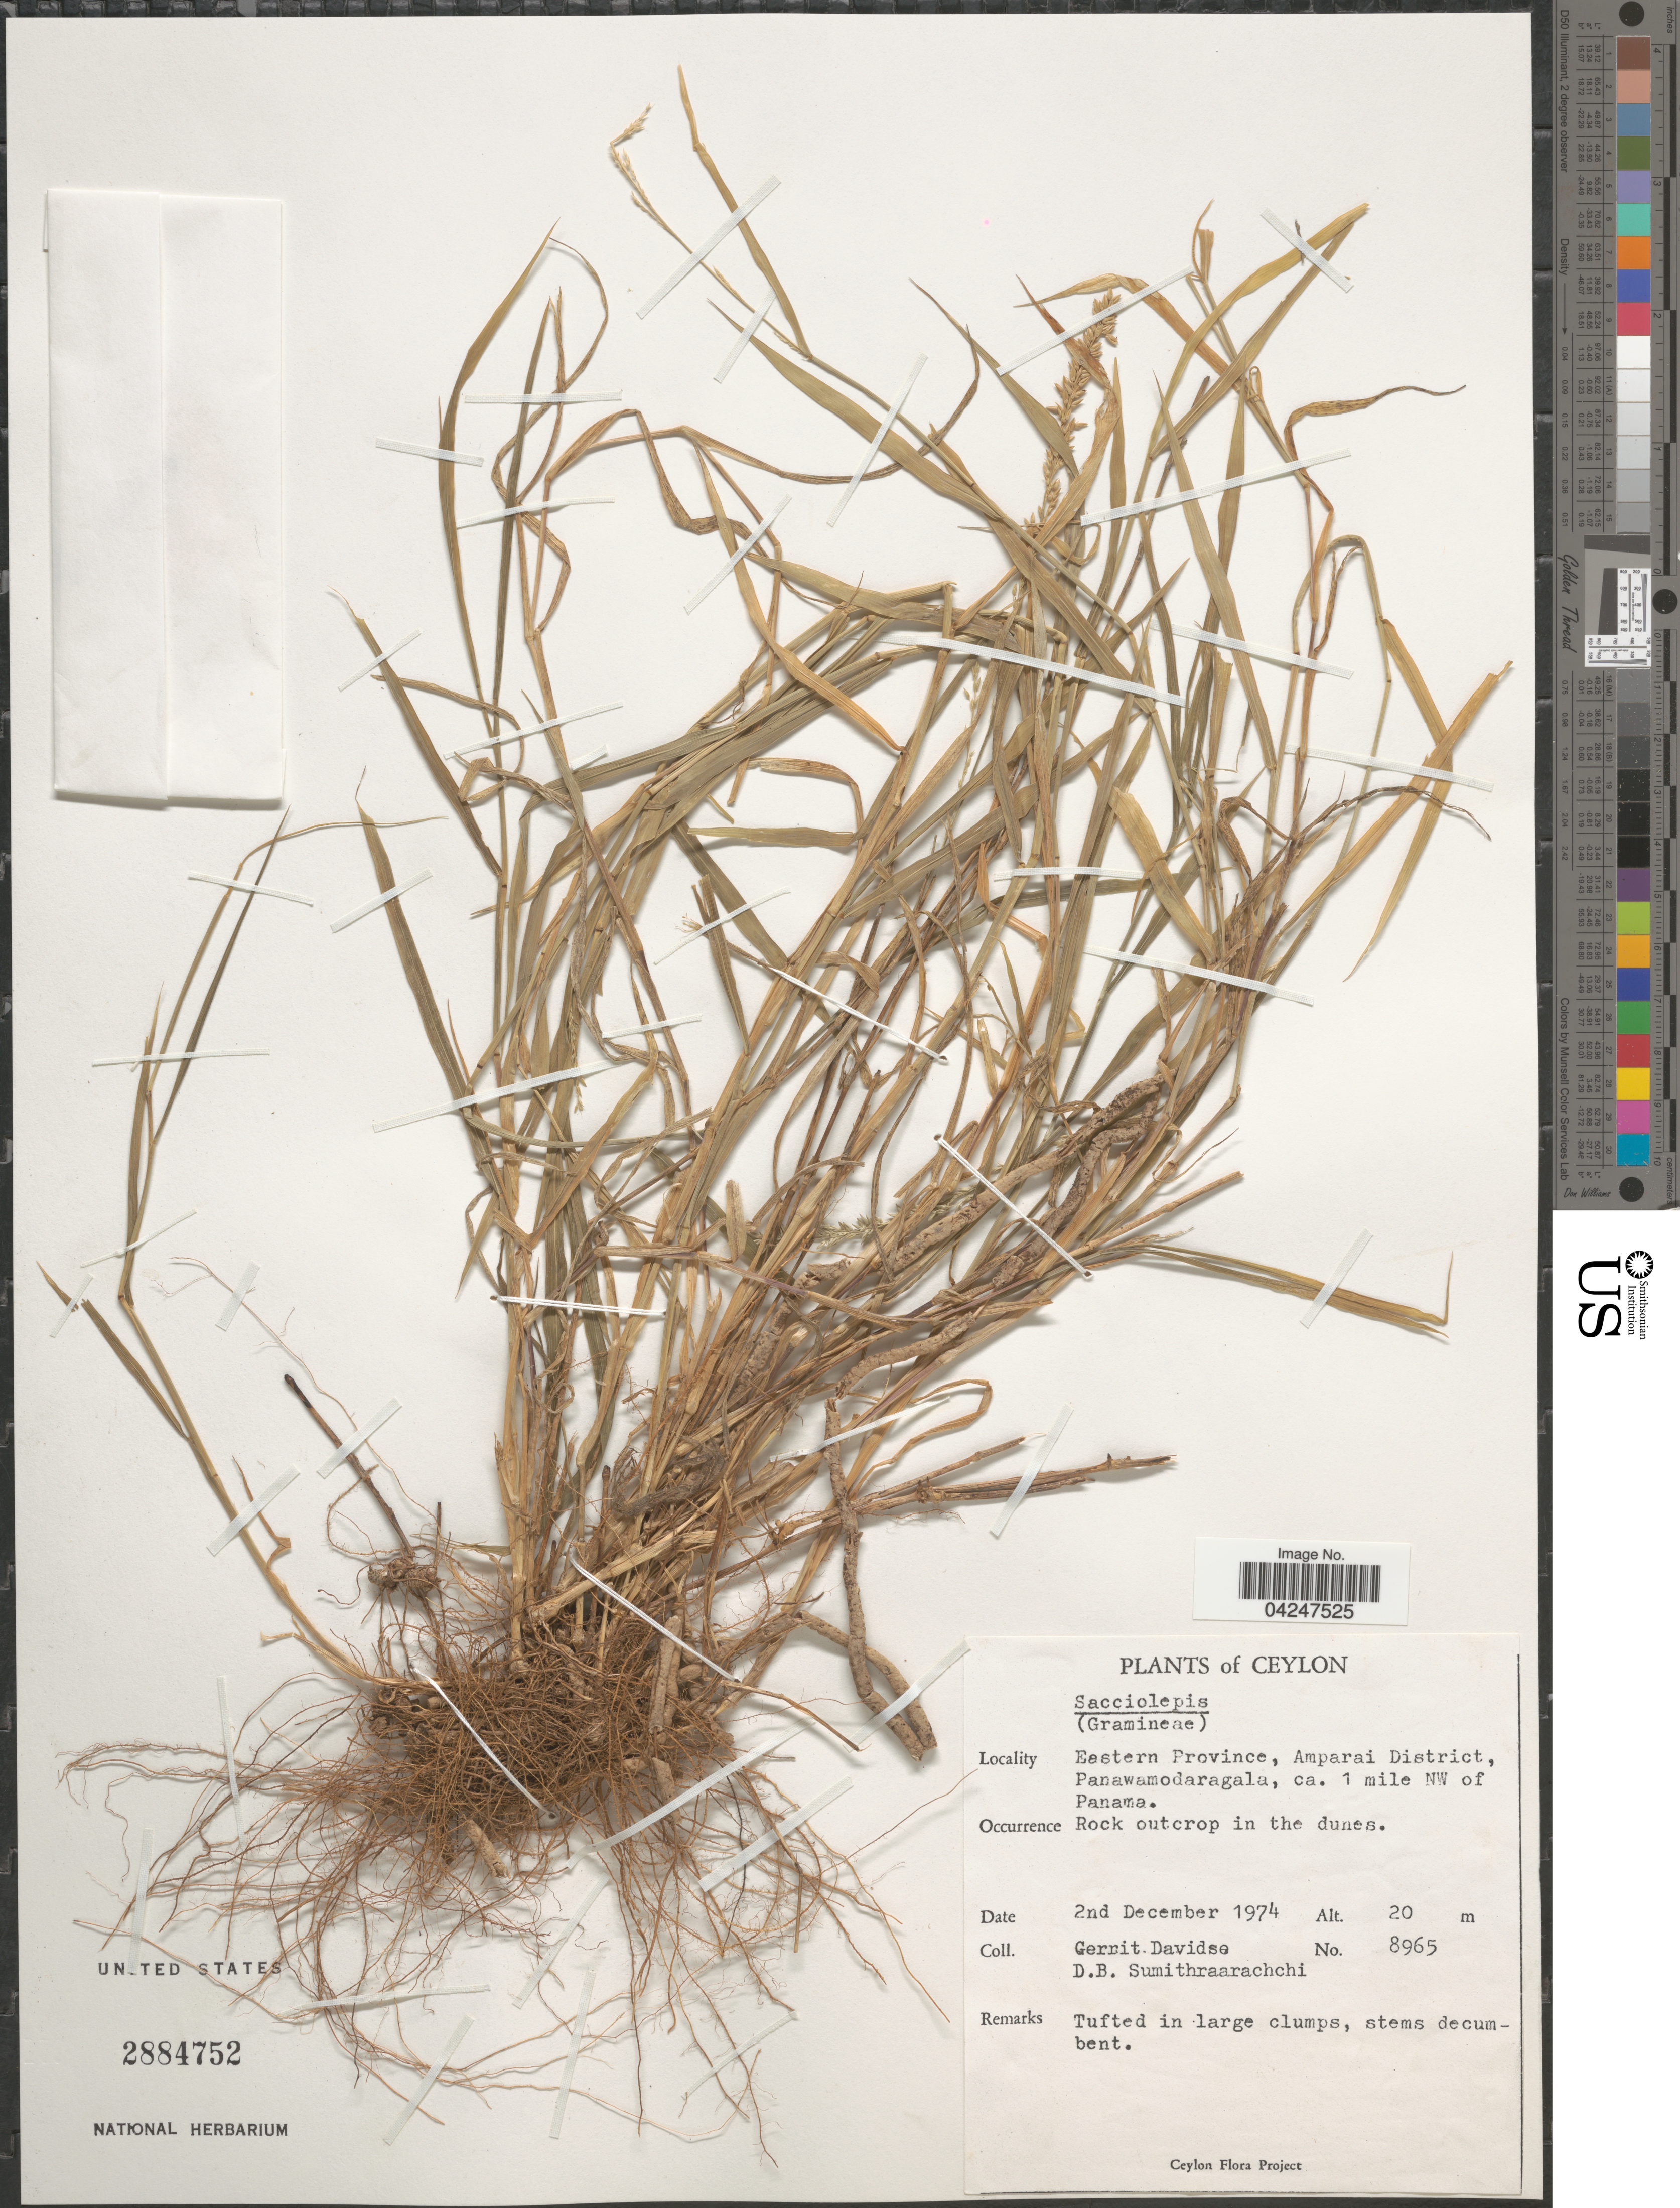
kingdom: Plantae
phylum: Tracheophyta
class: Liliopsida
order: Poales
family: Poaceae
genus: Sacciolepis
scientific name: Sacciolepis sp.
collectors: G. Davidse & D. B. Sumithraarachchi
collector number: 8965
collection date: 1974-12-02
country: Sri Lanka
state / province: Eastern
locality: Ceylon. Amparai District, Panawamodaragala, ca. 1 mile NW of Panama. Rock outcrop in the dunes.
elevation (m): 20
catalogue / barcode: US 2884752